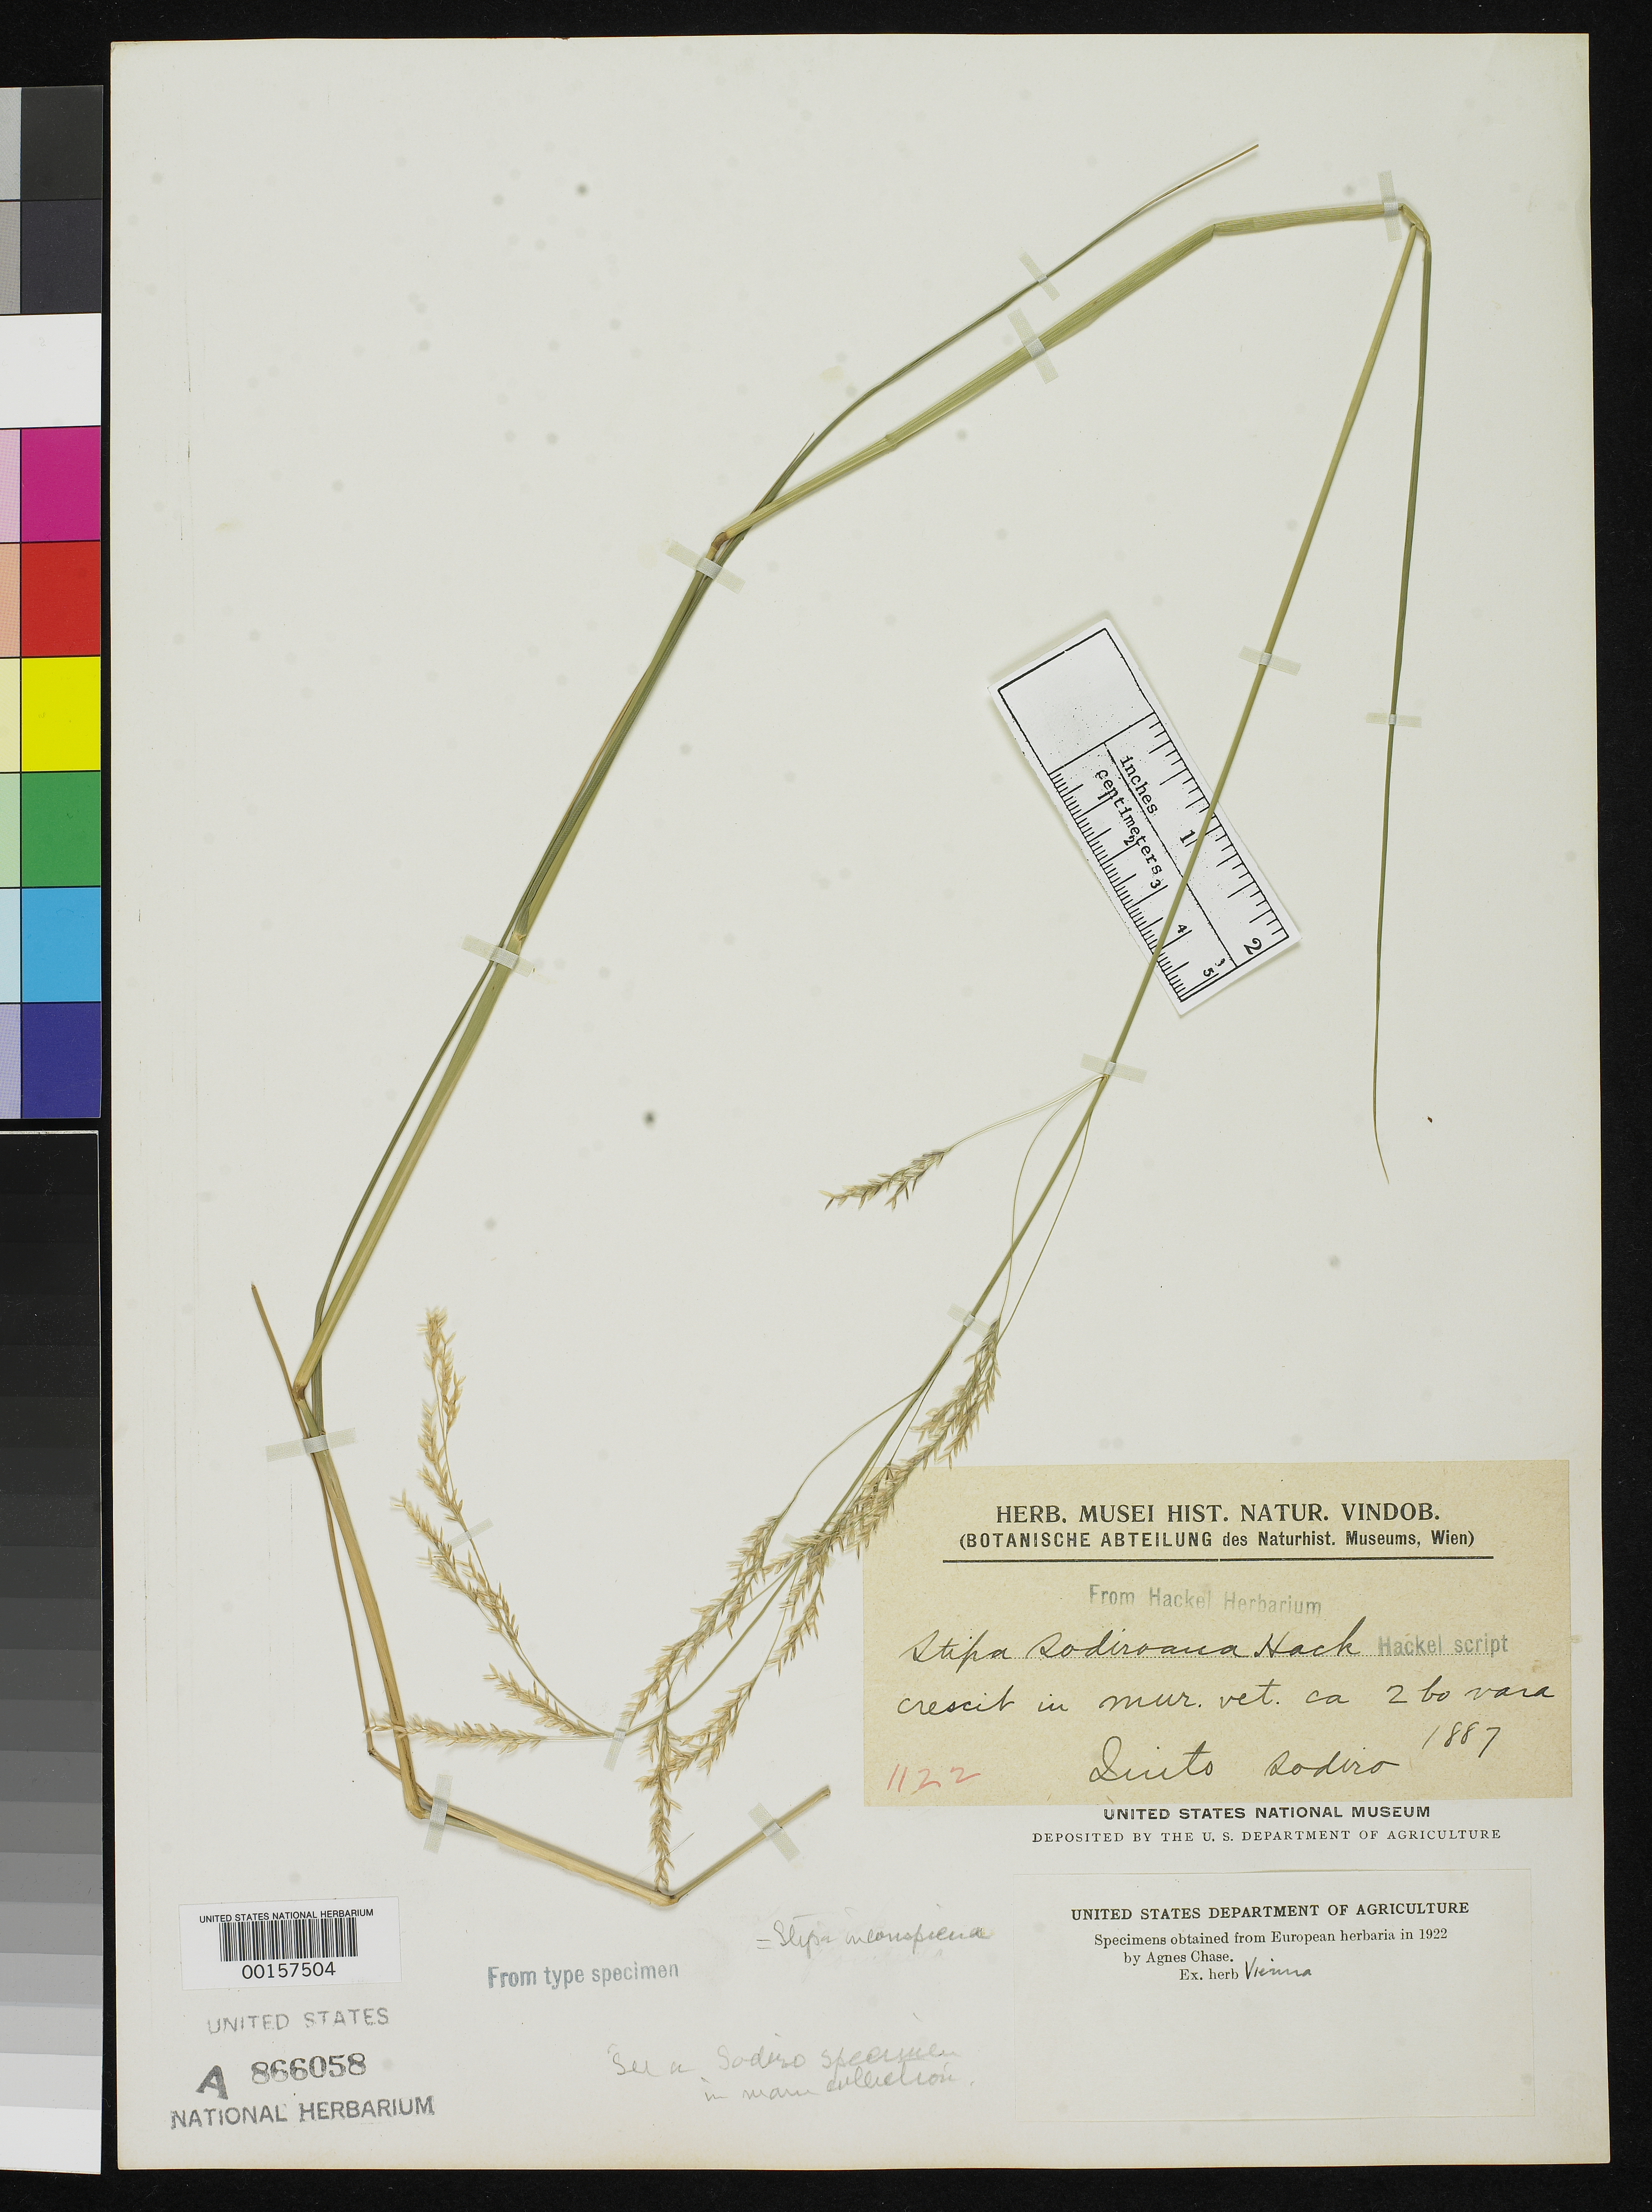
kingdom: Plantae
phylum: Tracheophyta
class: Liliopsida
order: Poales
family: Poaceae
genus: Stipa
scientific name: Stipa sodiroana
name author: Hack.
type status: Type Fragment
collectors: L. Sodiro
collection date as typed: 1887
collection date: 1887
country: Ecuador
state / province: Pichincha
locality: Quito.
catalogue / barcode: US 866058A